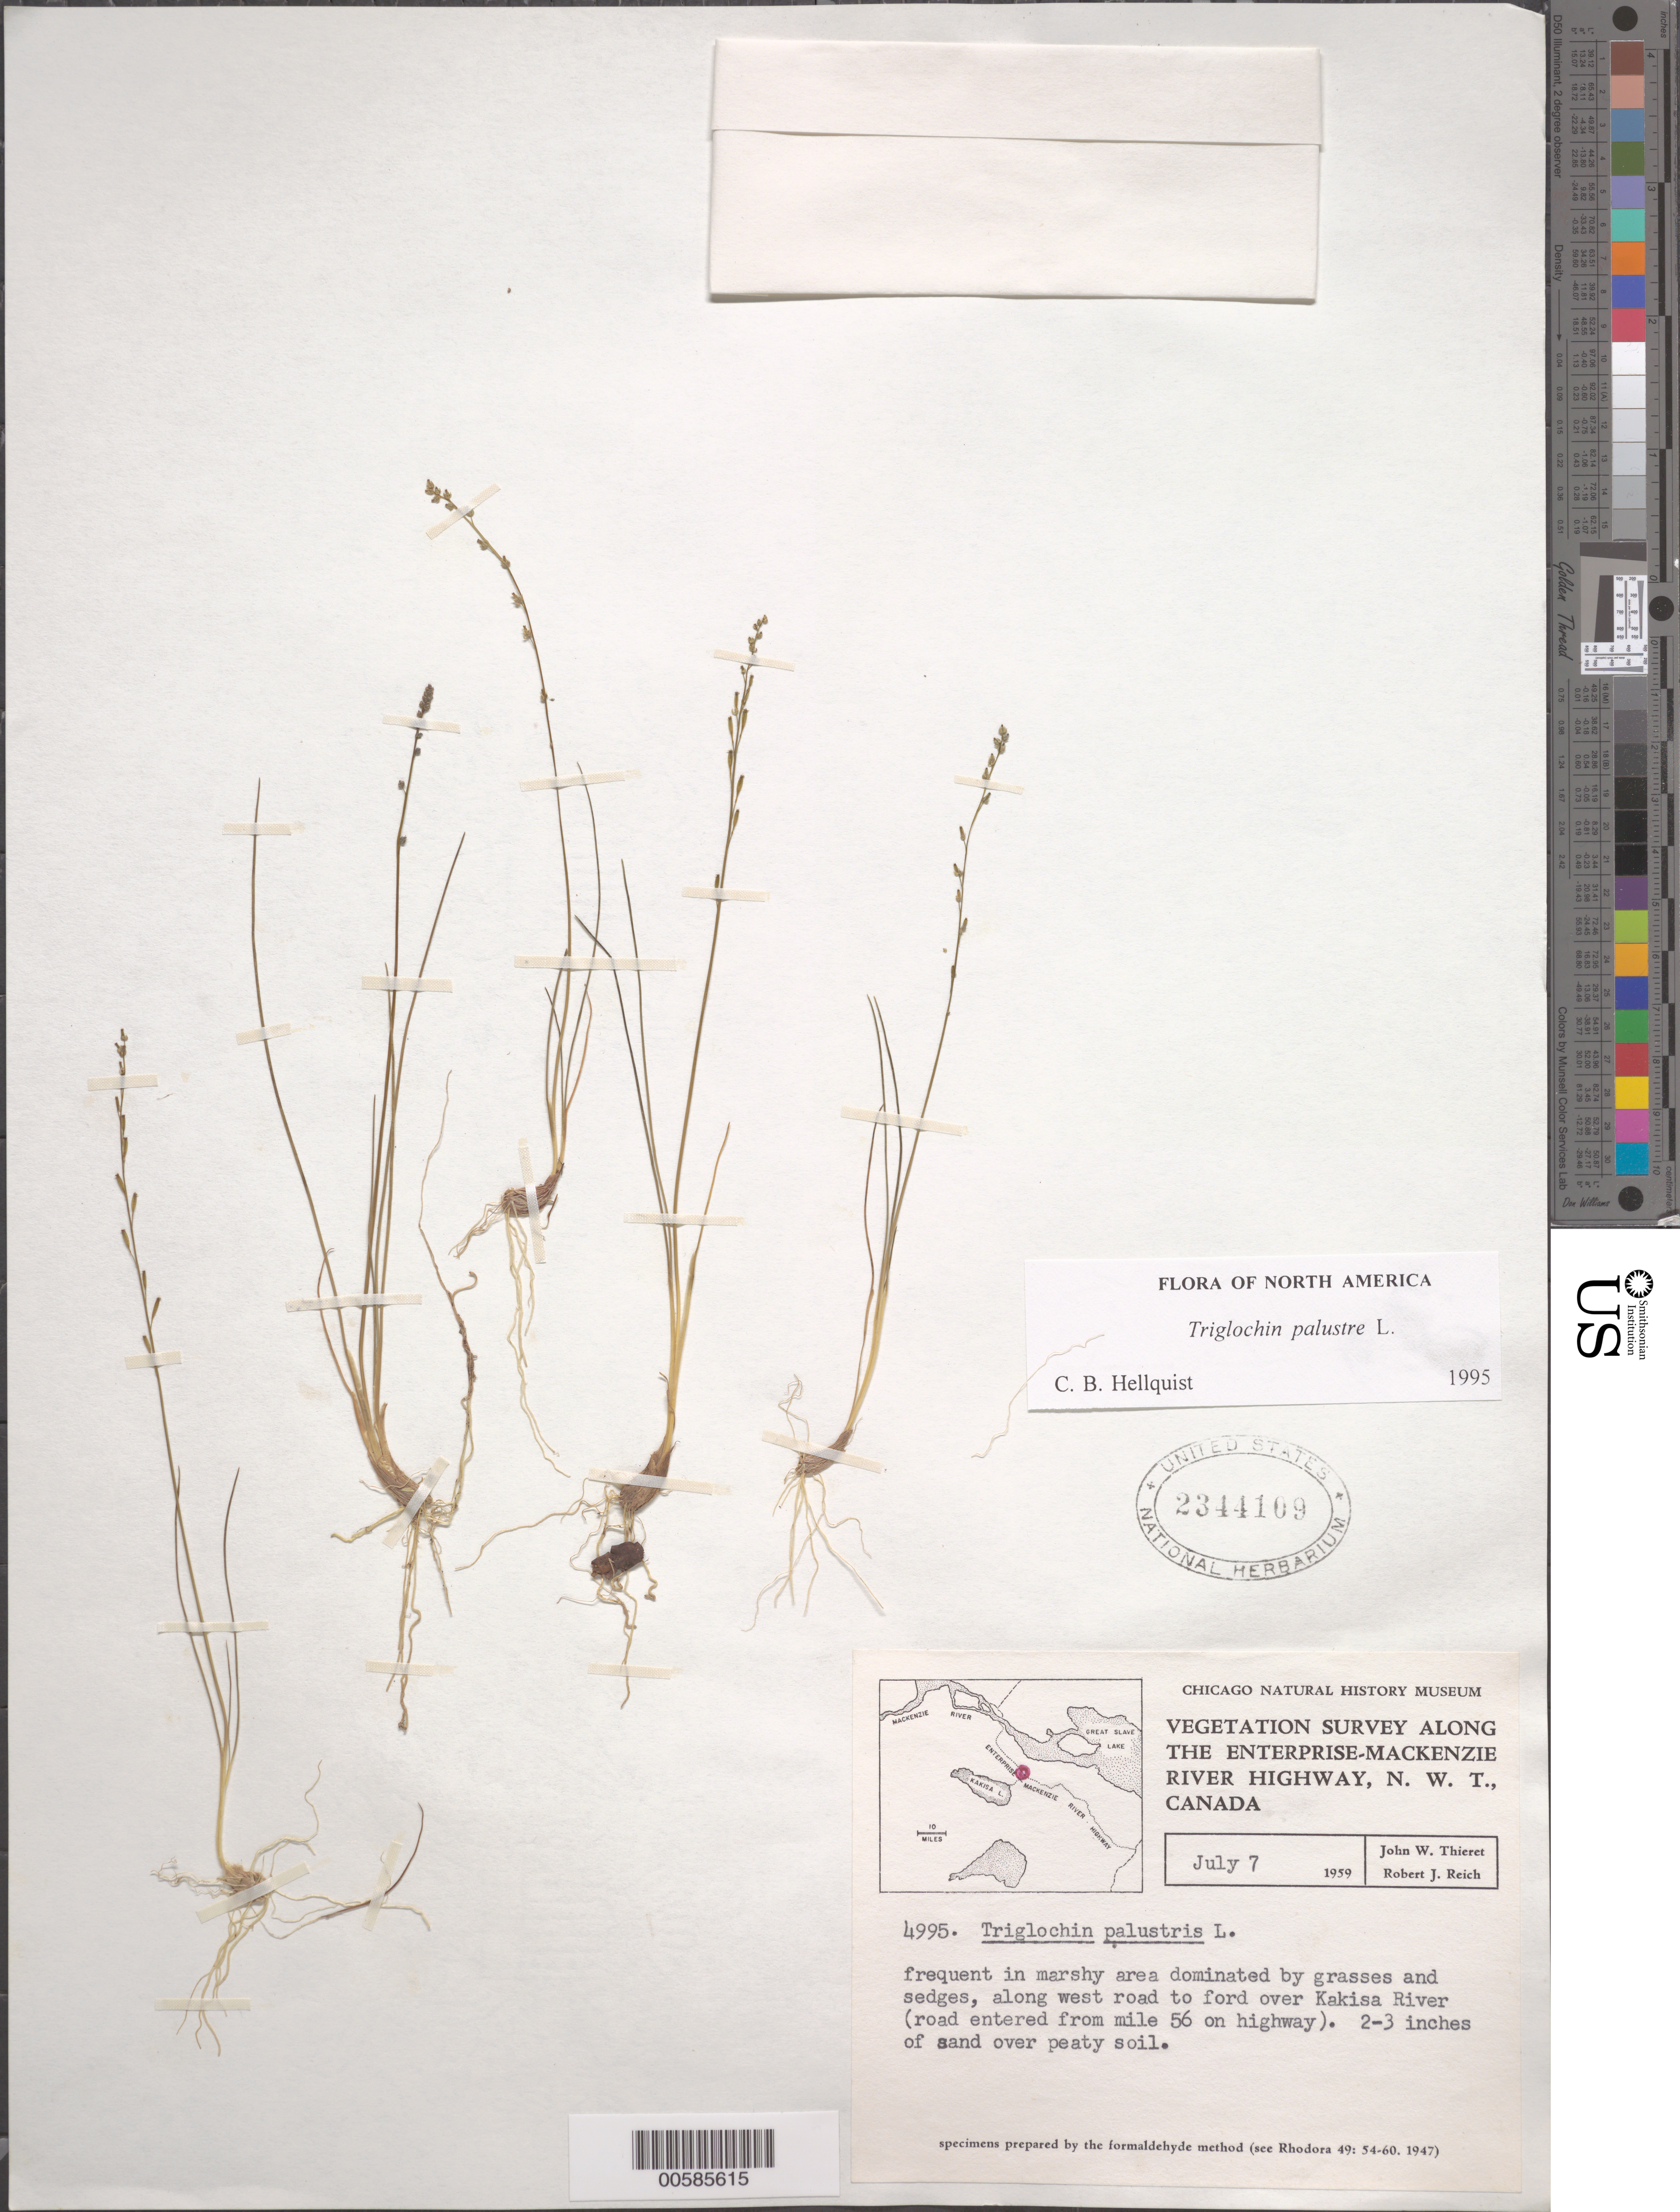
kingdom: Plantae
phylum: Tracheophyta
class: Liliopsida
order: Alismatales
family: Juncaginaceae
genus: Triglochin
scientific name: Triglochin palustris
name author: L.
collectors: J. W. Thieret & R. Reich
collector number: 4995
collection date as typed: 07 Jul 1959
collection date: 1959-07-07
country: Canada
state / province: Northwest Territories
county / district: Mackenzie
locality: Kakisa River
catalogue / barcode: US 2344109